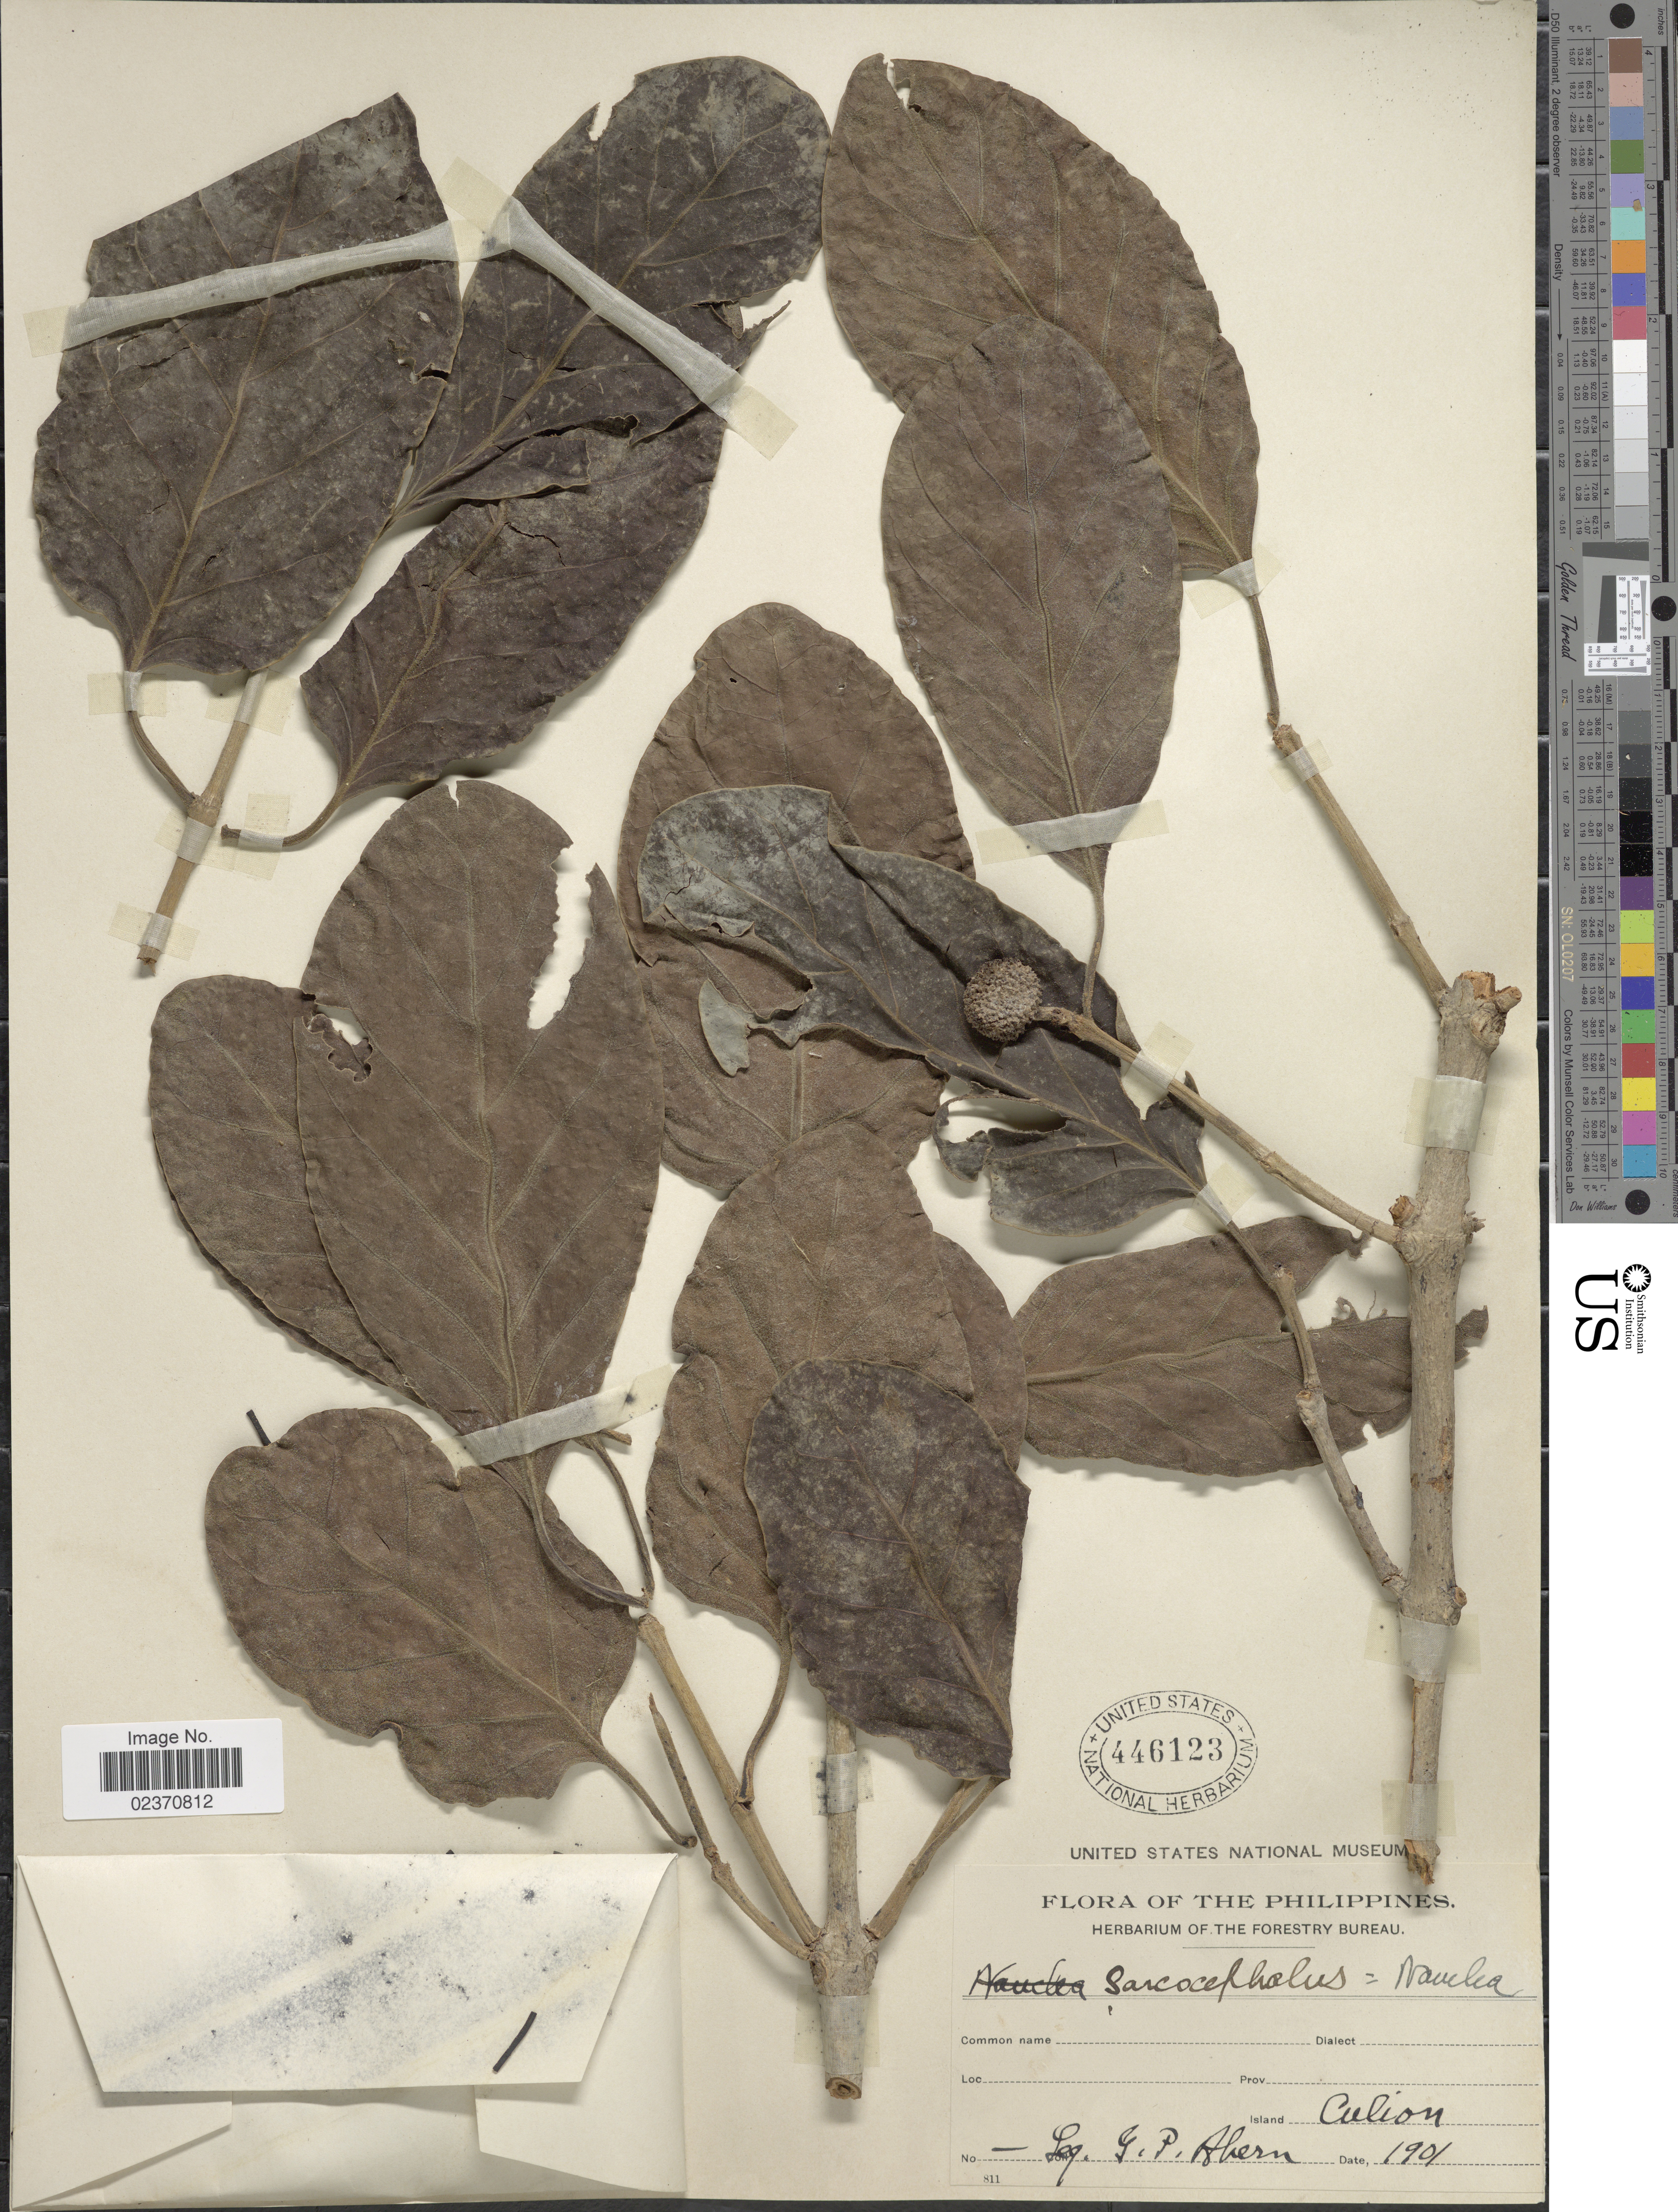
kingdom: Plantae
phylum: Tracheophyta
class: Magnoliopsida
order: Gentianales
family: Rubiaceae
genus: Nauclea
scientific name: Nauclea sp.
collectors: G. Ahern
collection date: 1901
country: Philippines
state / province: Mimaropa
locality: Culion Island.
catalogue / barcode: US 446123